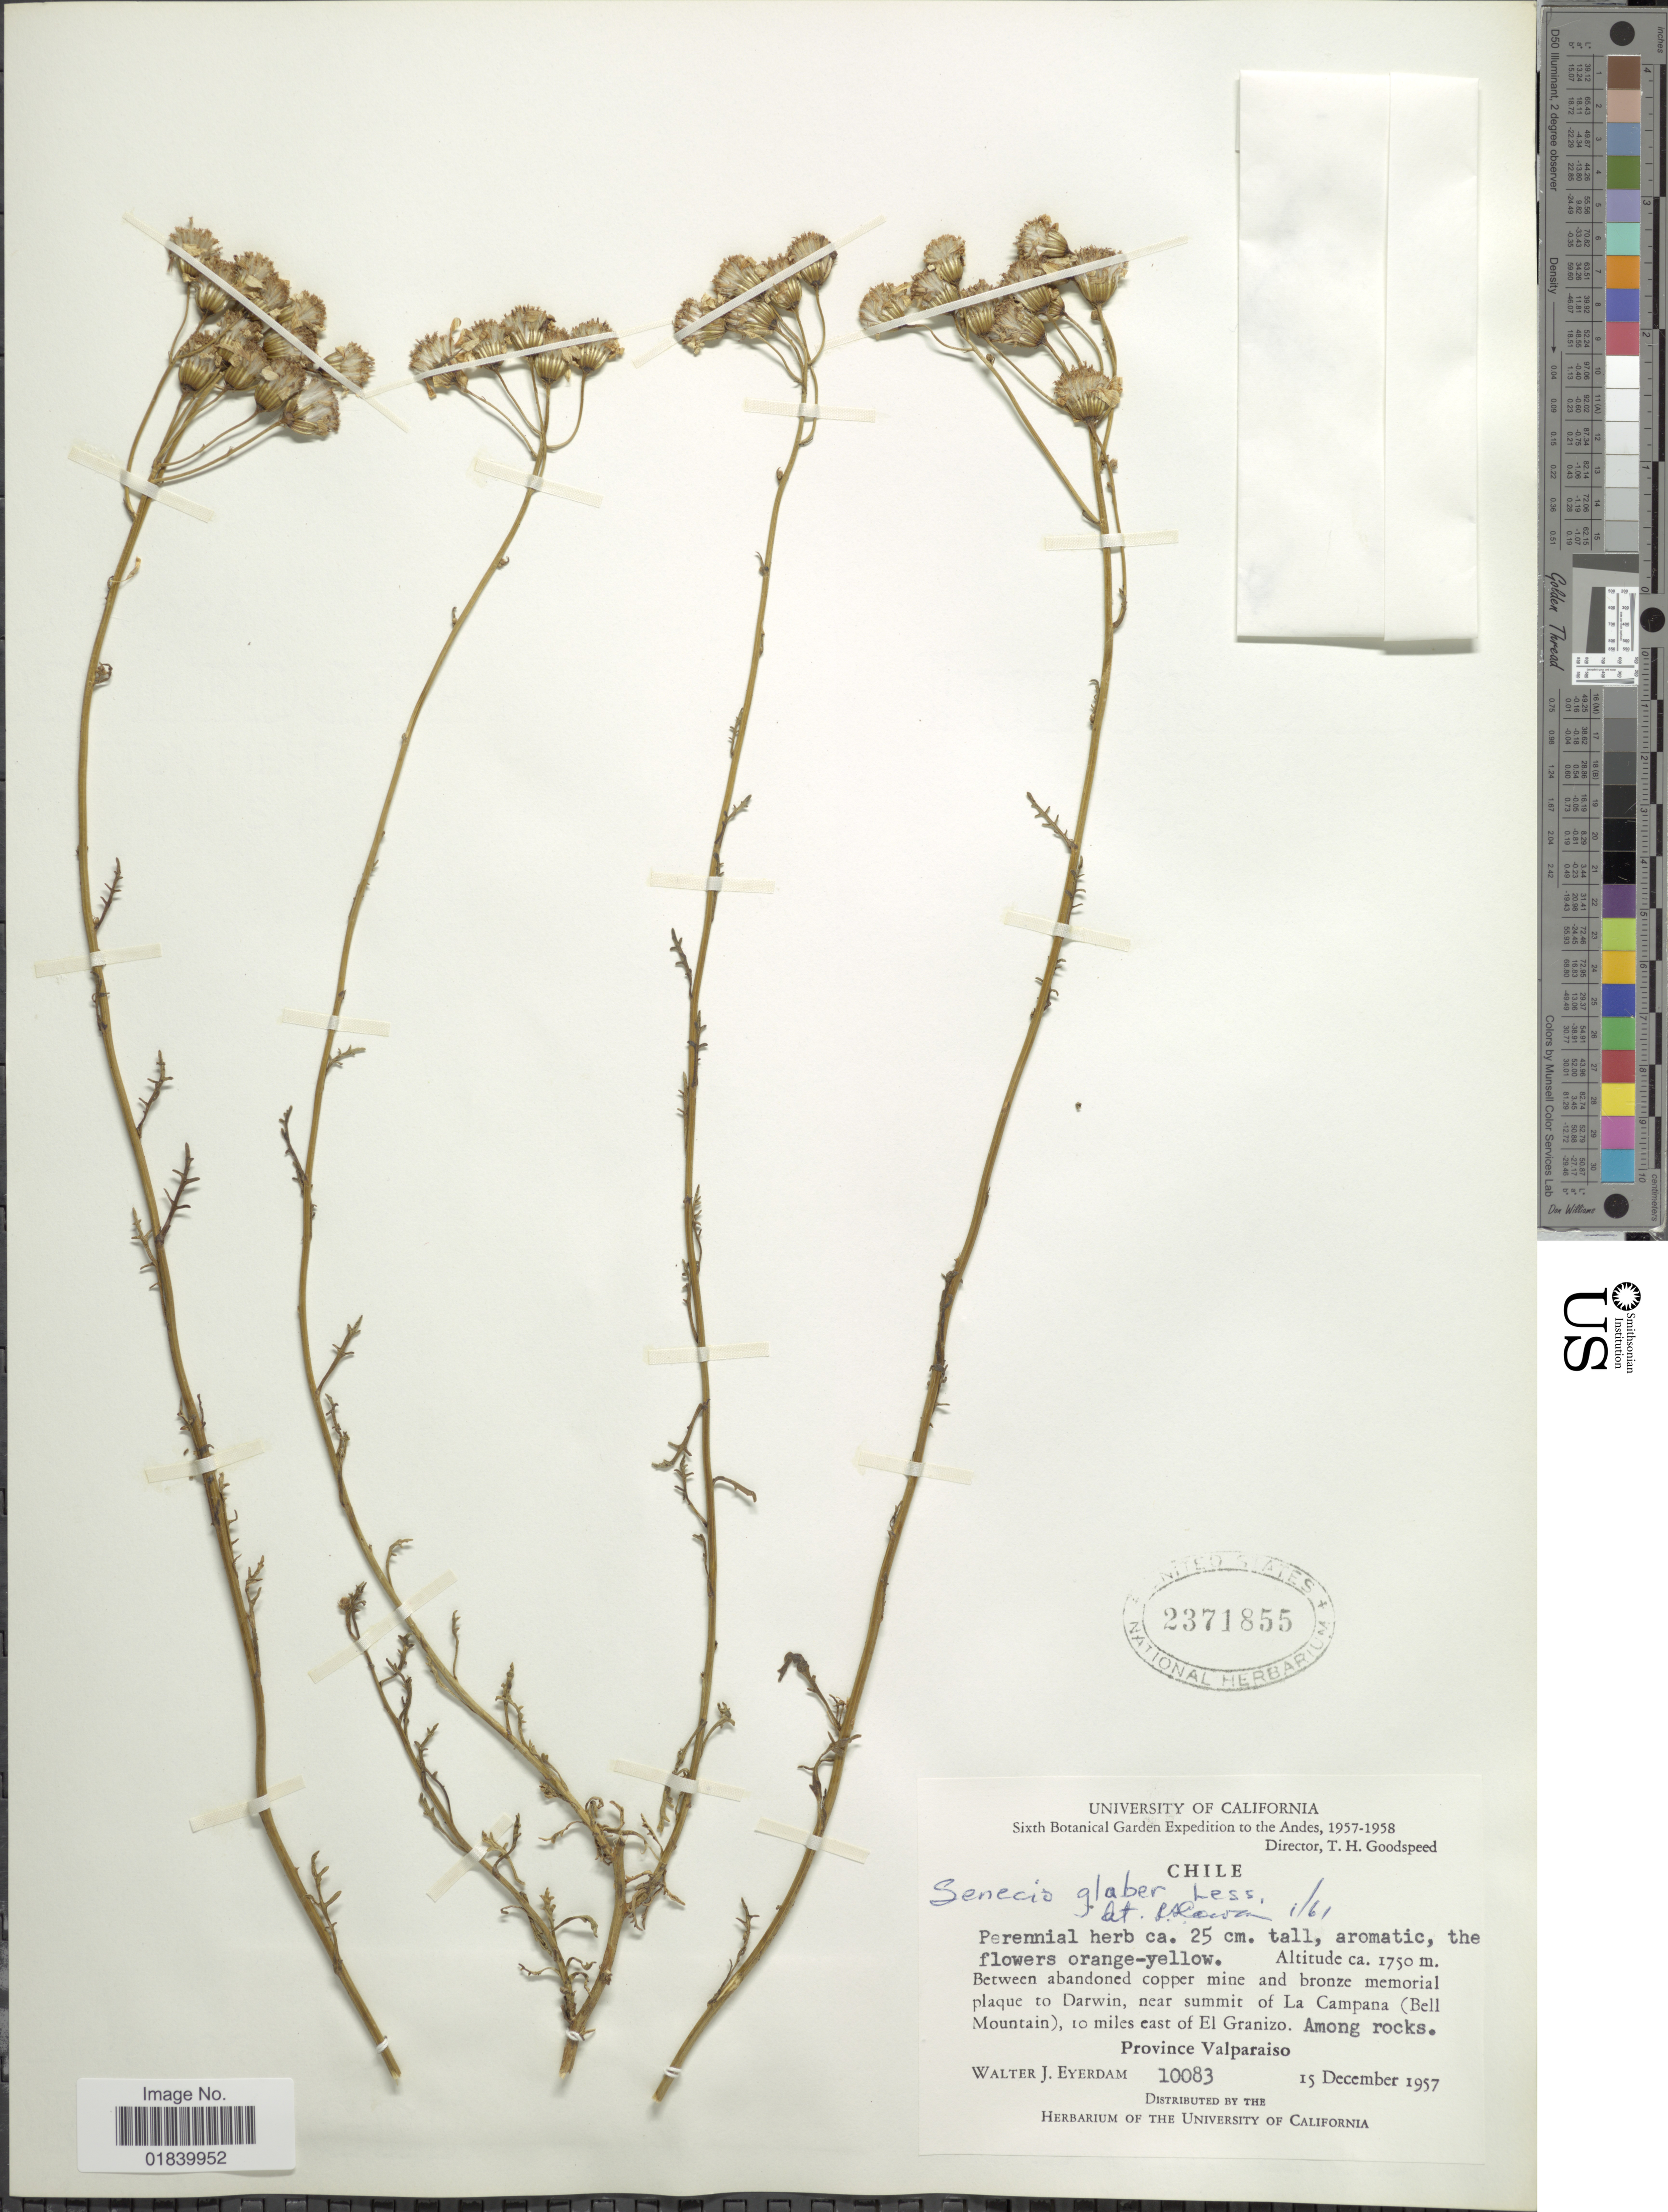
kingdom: Plantae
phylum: Tracheophyta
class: Magnoliopsida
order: Asterales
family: Asteraceae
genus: Senecio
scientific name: Senecio glaber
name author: Less.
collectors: W. J. Eyerdam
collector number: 10083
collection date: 1957-12-15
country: Chile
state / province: Valparaíso (V)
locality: Chile. Between abandoned copper mine and bronze memorial plaque to Darwin, near summit of La Campana (Bell Mountain), 10 miles east of El Granizo. Among rocks. Province Valparaiso.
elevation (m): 1750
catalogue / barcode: US 2371855